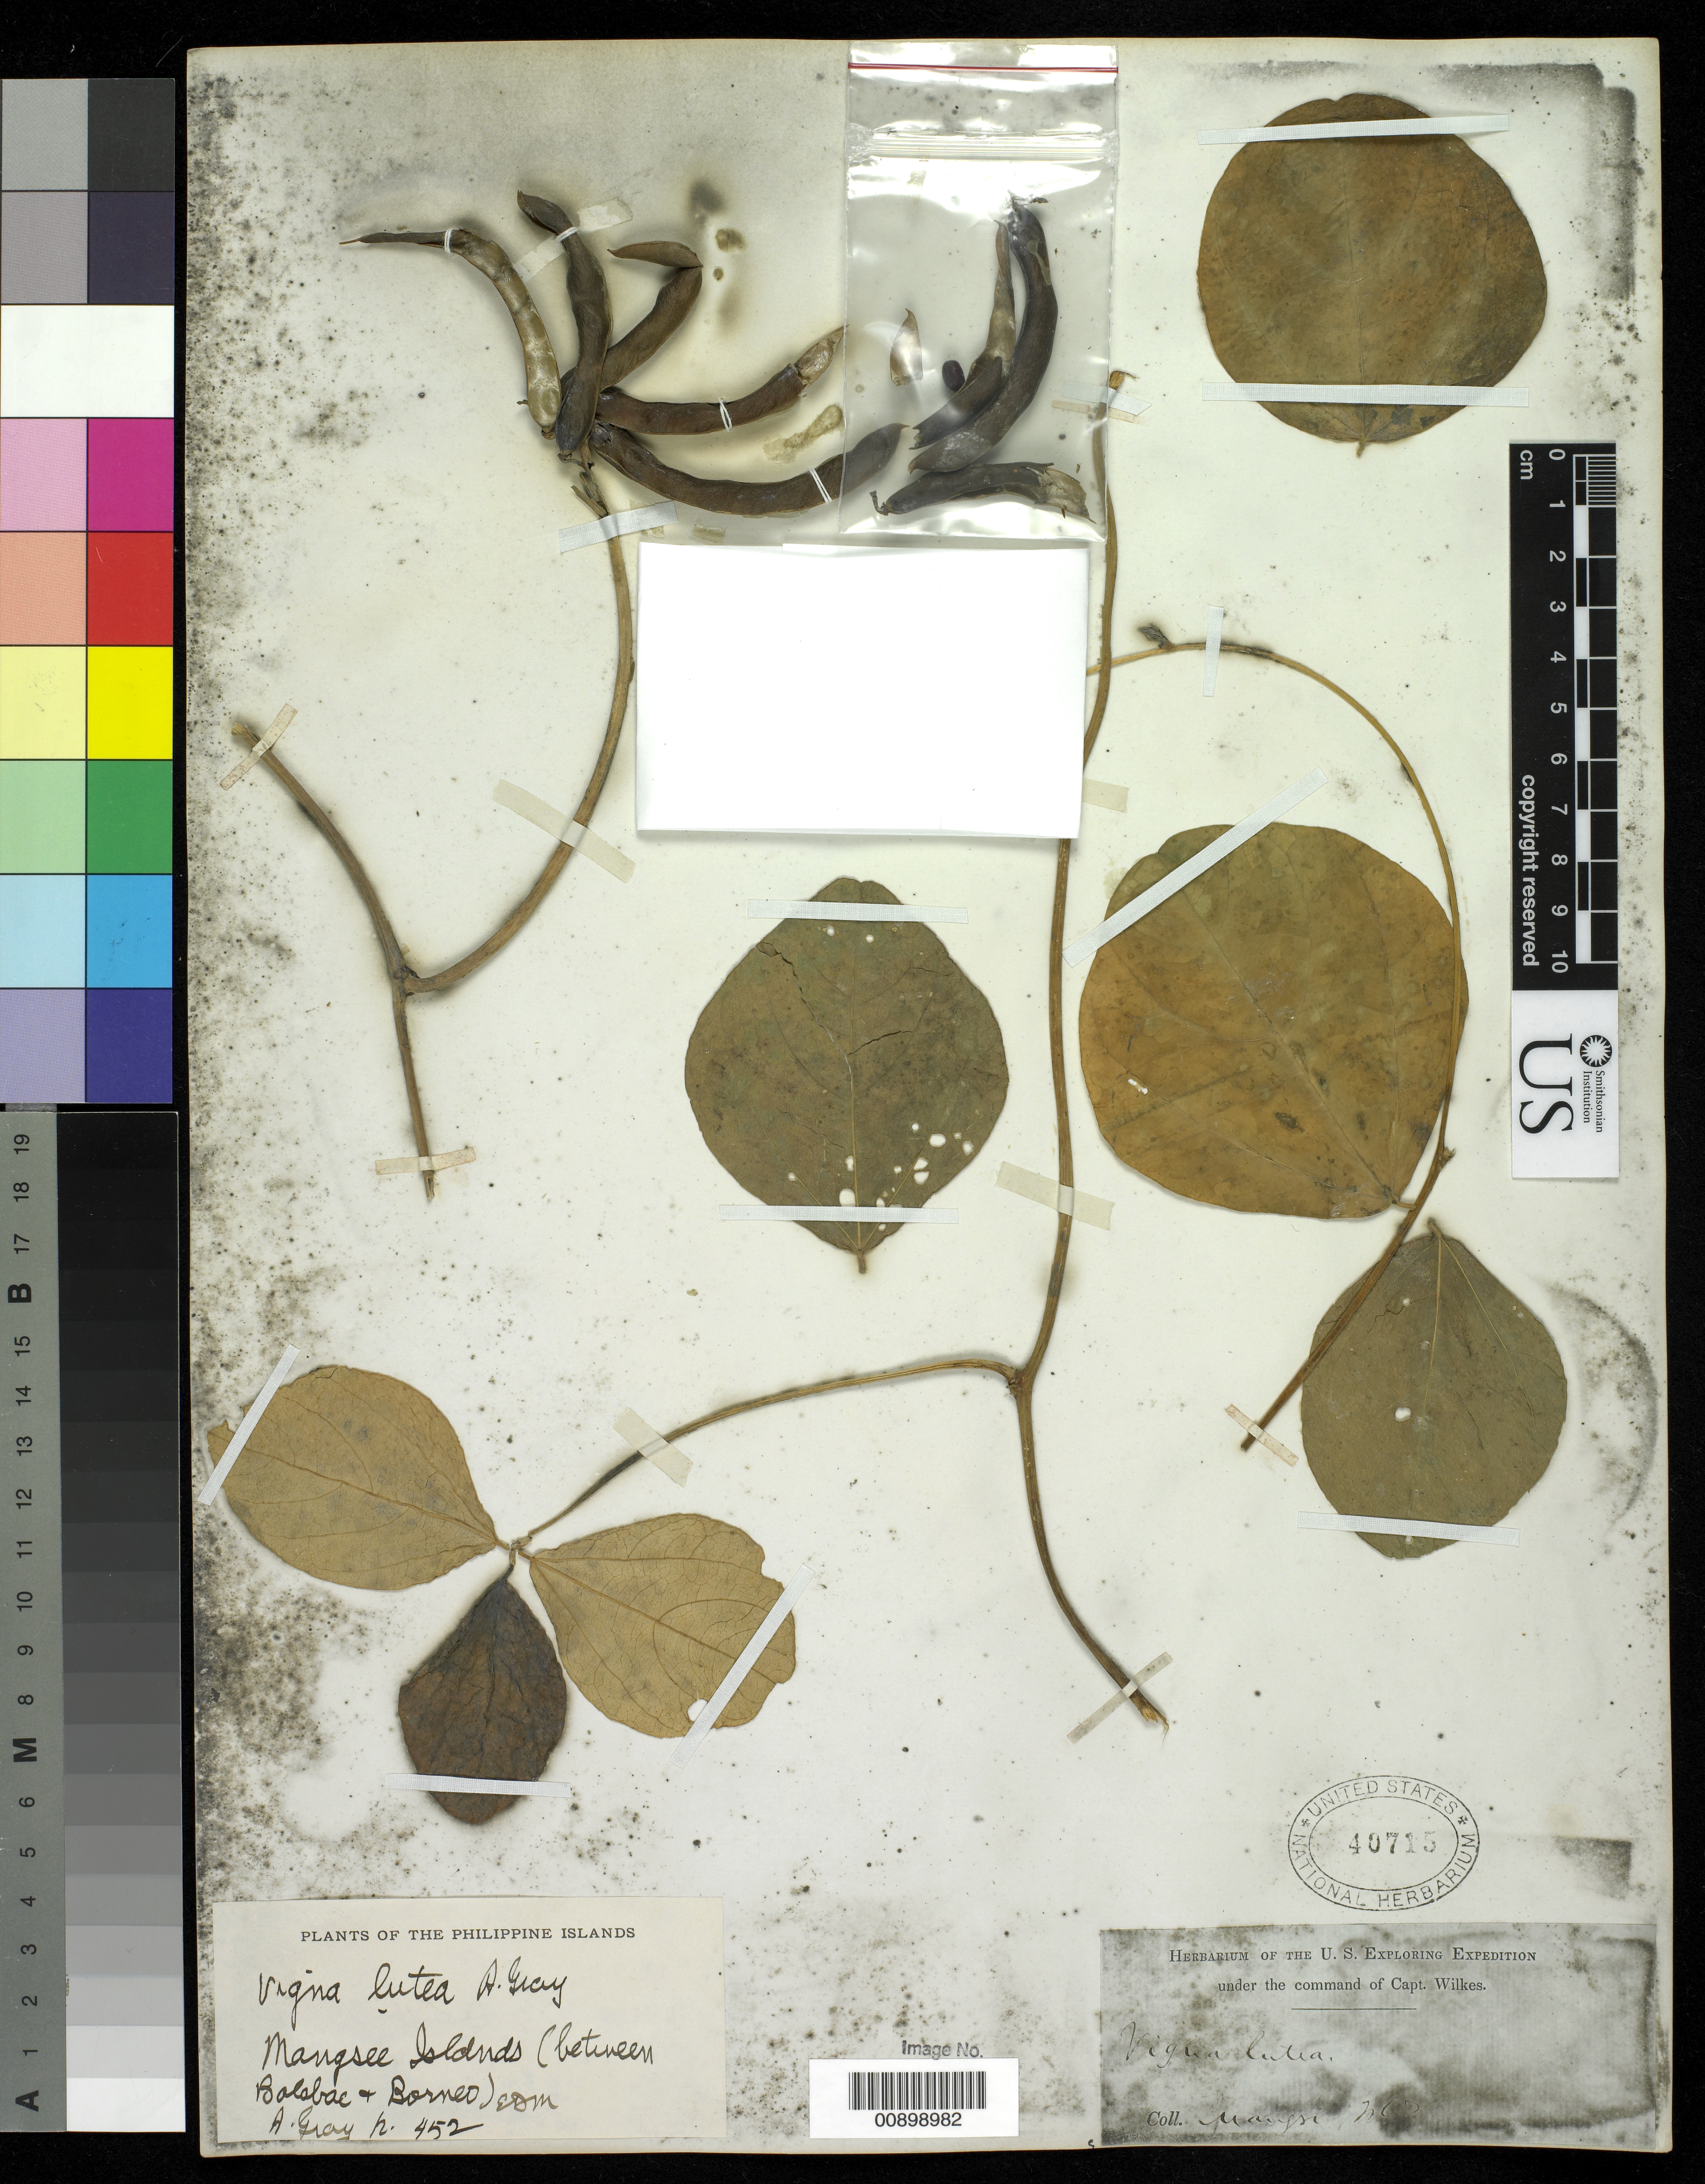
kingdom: Plantae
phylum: Tracheophyta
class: Magnoliopsida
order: Fabales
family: Fabaceae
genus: Vigna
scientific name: Vigna marina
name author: (Burm.) Merr.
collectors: Wilkes Explor. Exped.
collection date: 1838/1842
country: Philippines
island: Mangsi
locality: Mangsee Islds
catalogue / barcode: US 40715